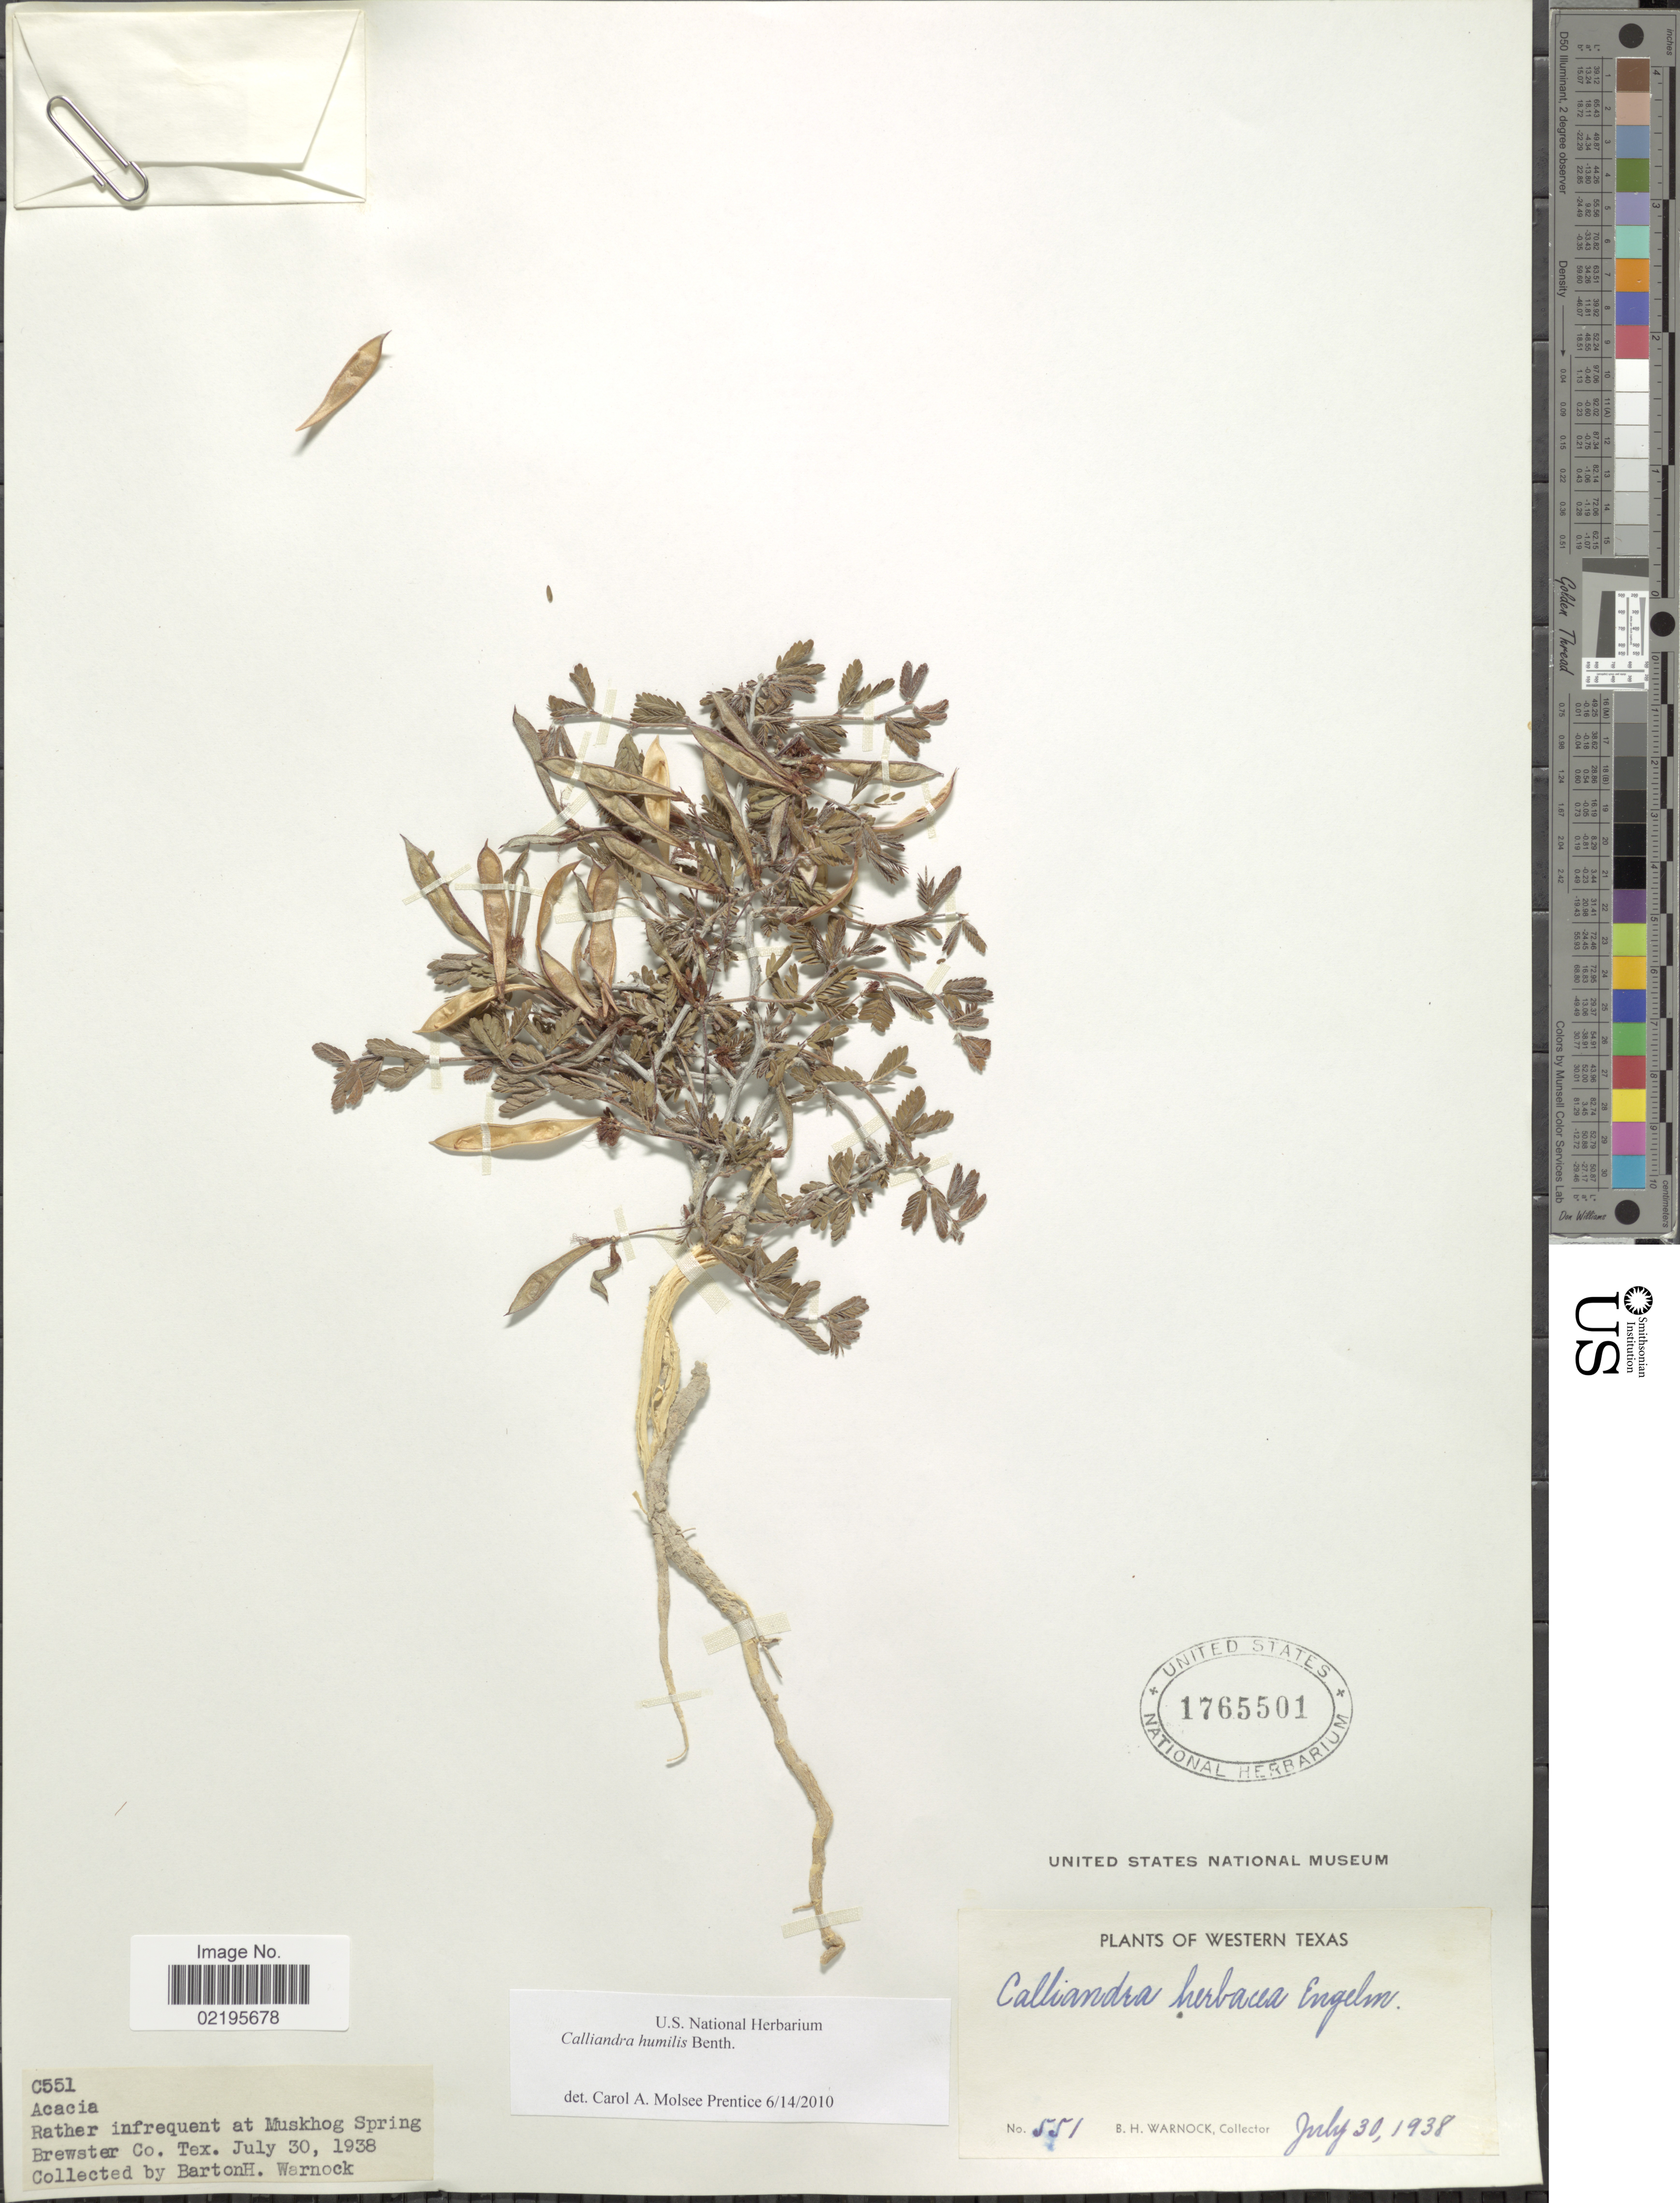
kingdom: Plantae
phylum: Tracheophyta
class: Magnoliopsida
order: Fabales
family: Fabaceae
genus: Calliandra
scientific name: Calliandra humilis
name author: Benth.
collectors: B. H. Warnock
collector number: C551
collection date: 1938-07-30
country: United States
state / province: Texas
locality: Western Texas, Brewster Co.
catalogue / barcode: US 1765501